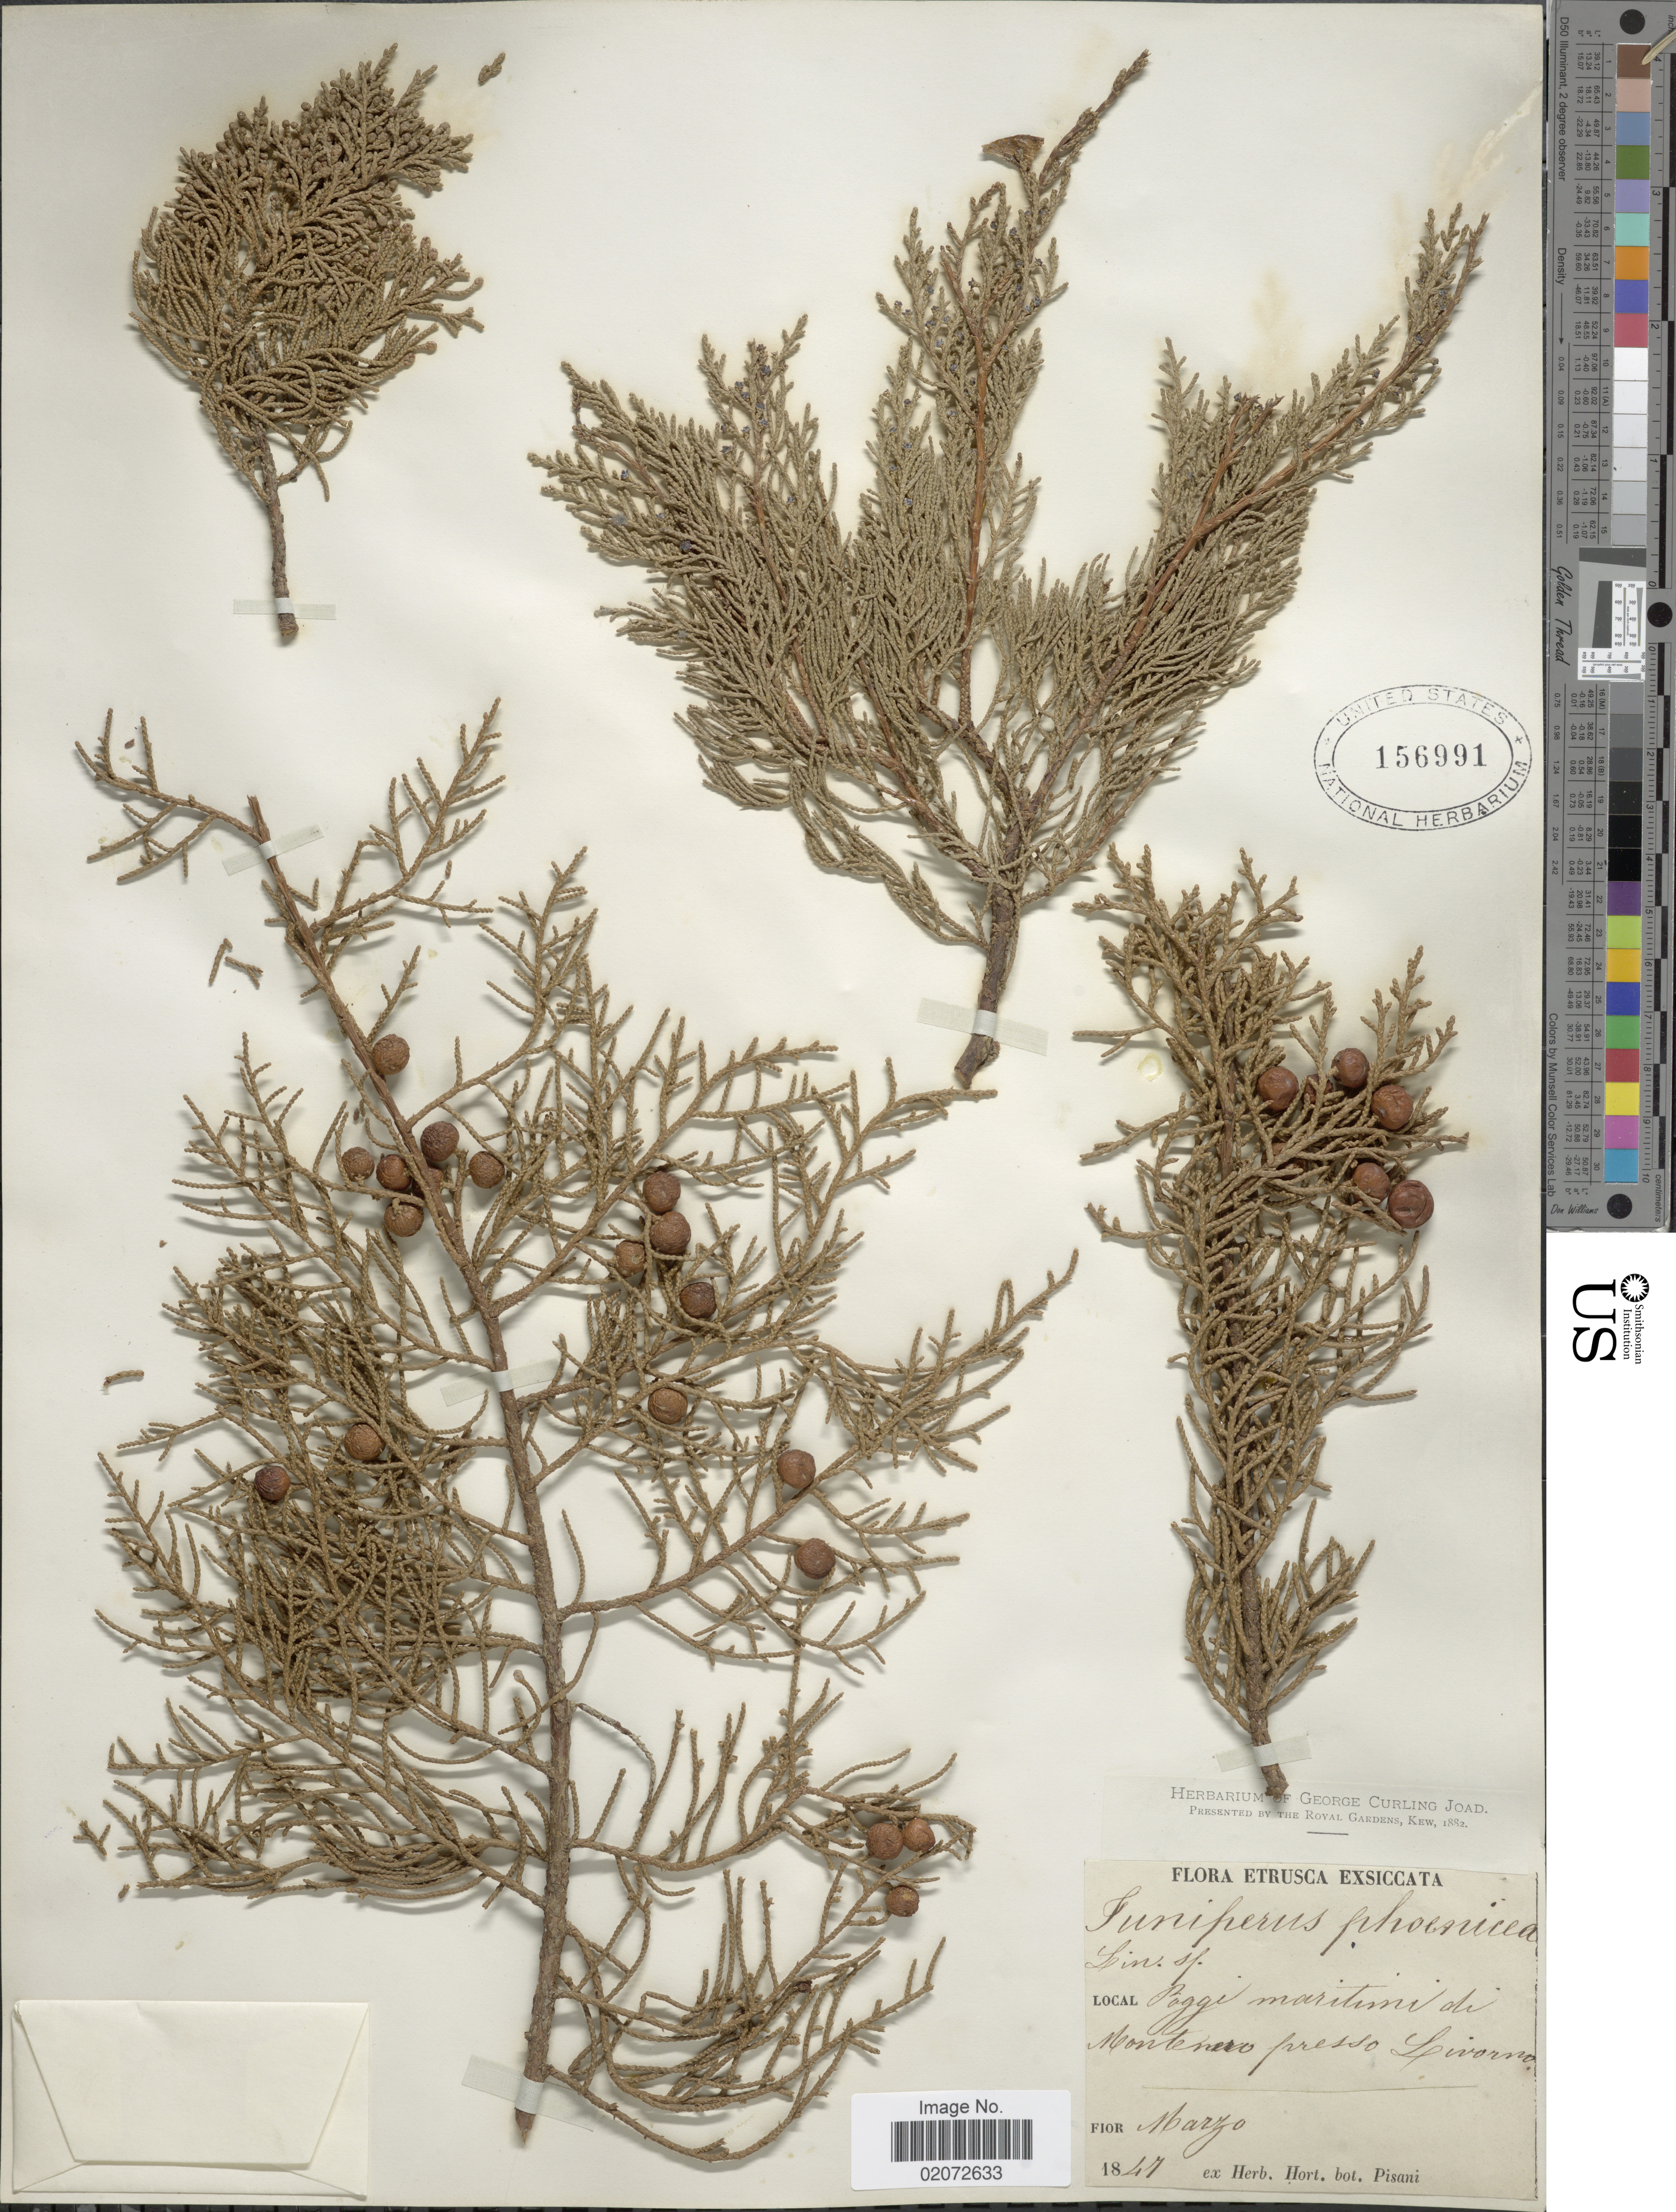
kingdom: Plantae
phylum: Tracheophyta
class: Pinopsida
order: Pinales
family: Cupressaceae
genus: Juniperus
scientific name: Juniperus phoenicea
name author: L.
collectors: ex herb. Hort. Bot. Pisani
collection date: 1847-03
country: Italy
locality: Etrusca. Pagge maritimi di Montenero presco Livorno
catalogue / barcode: US 156991